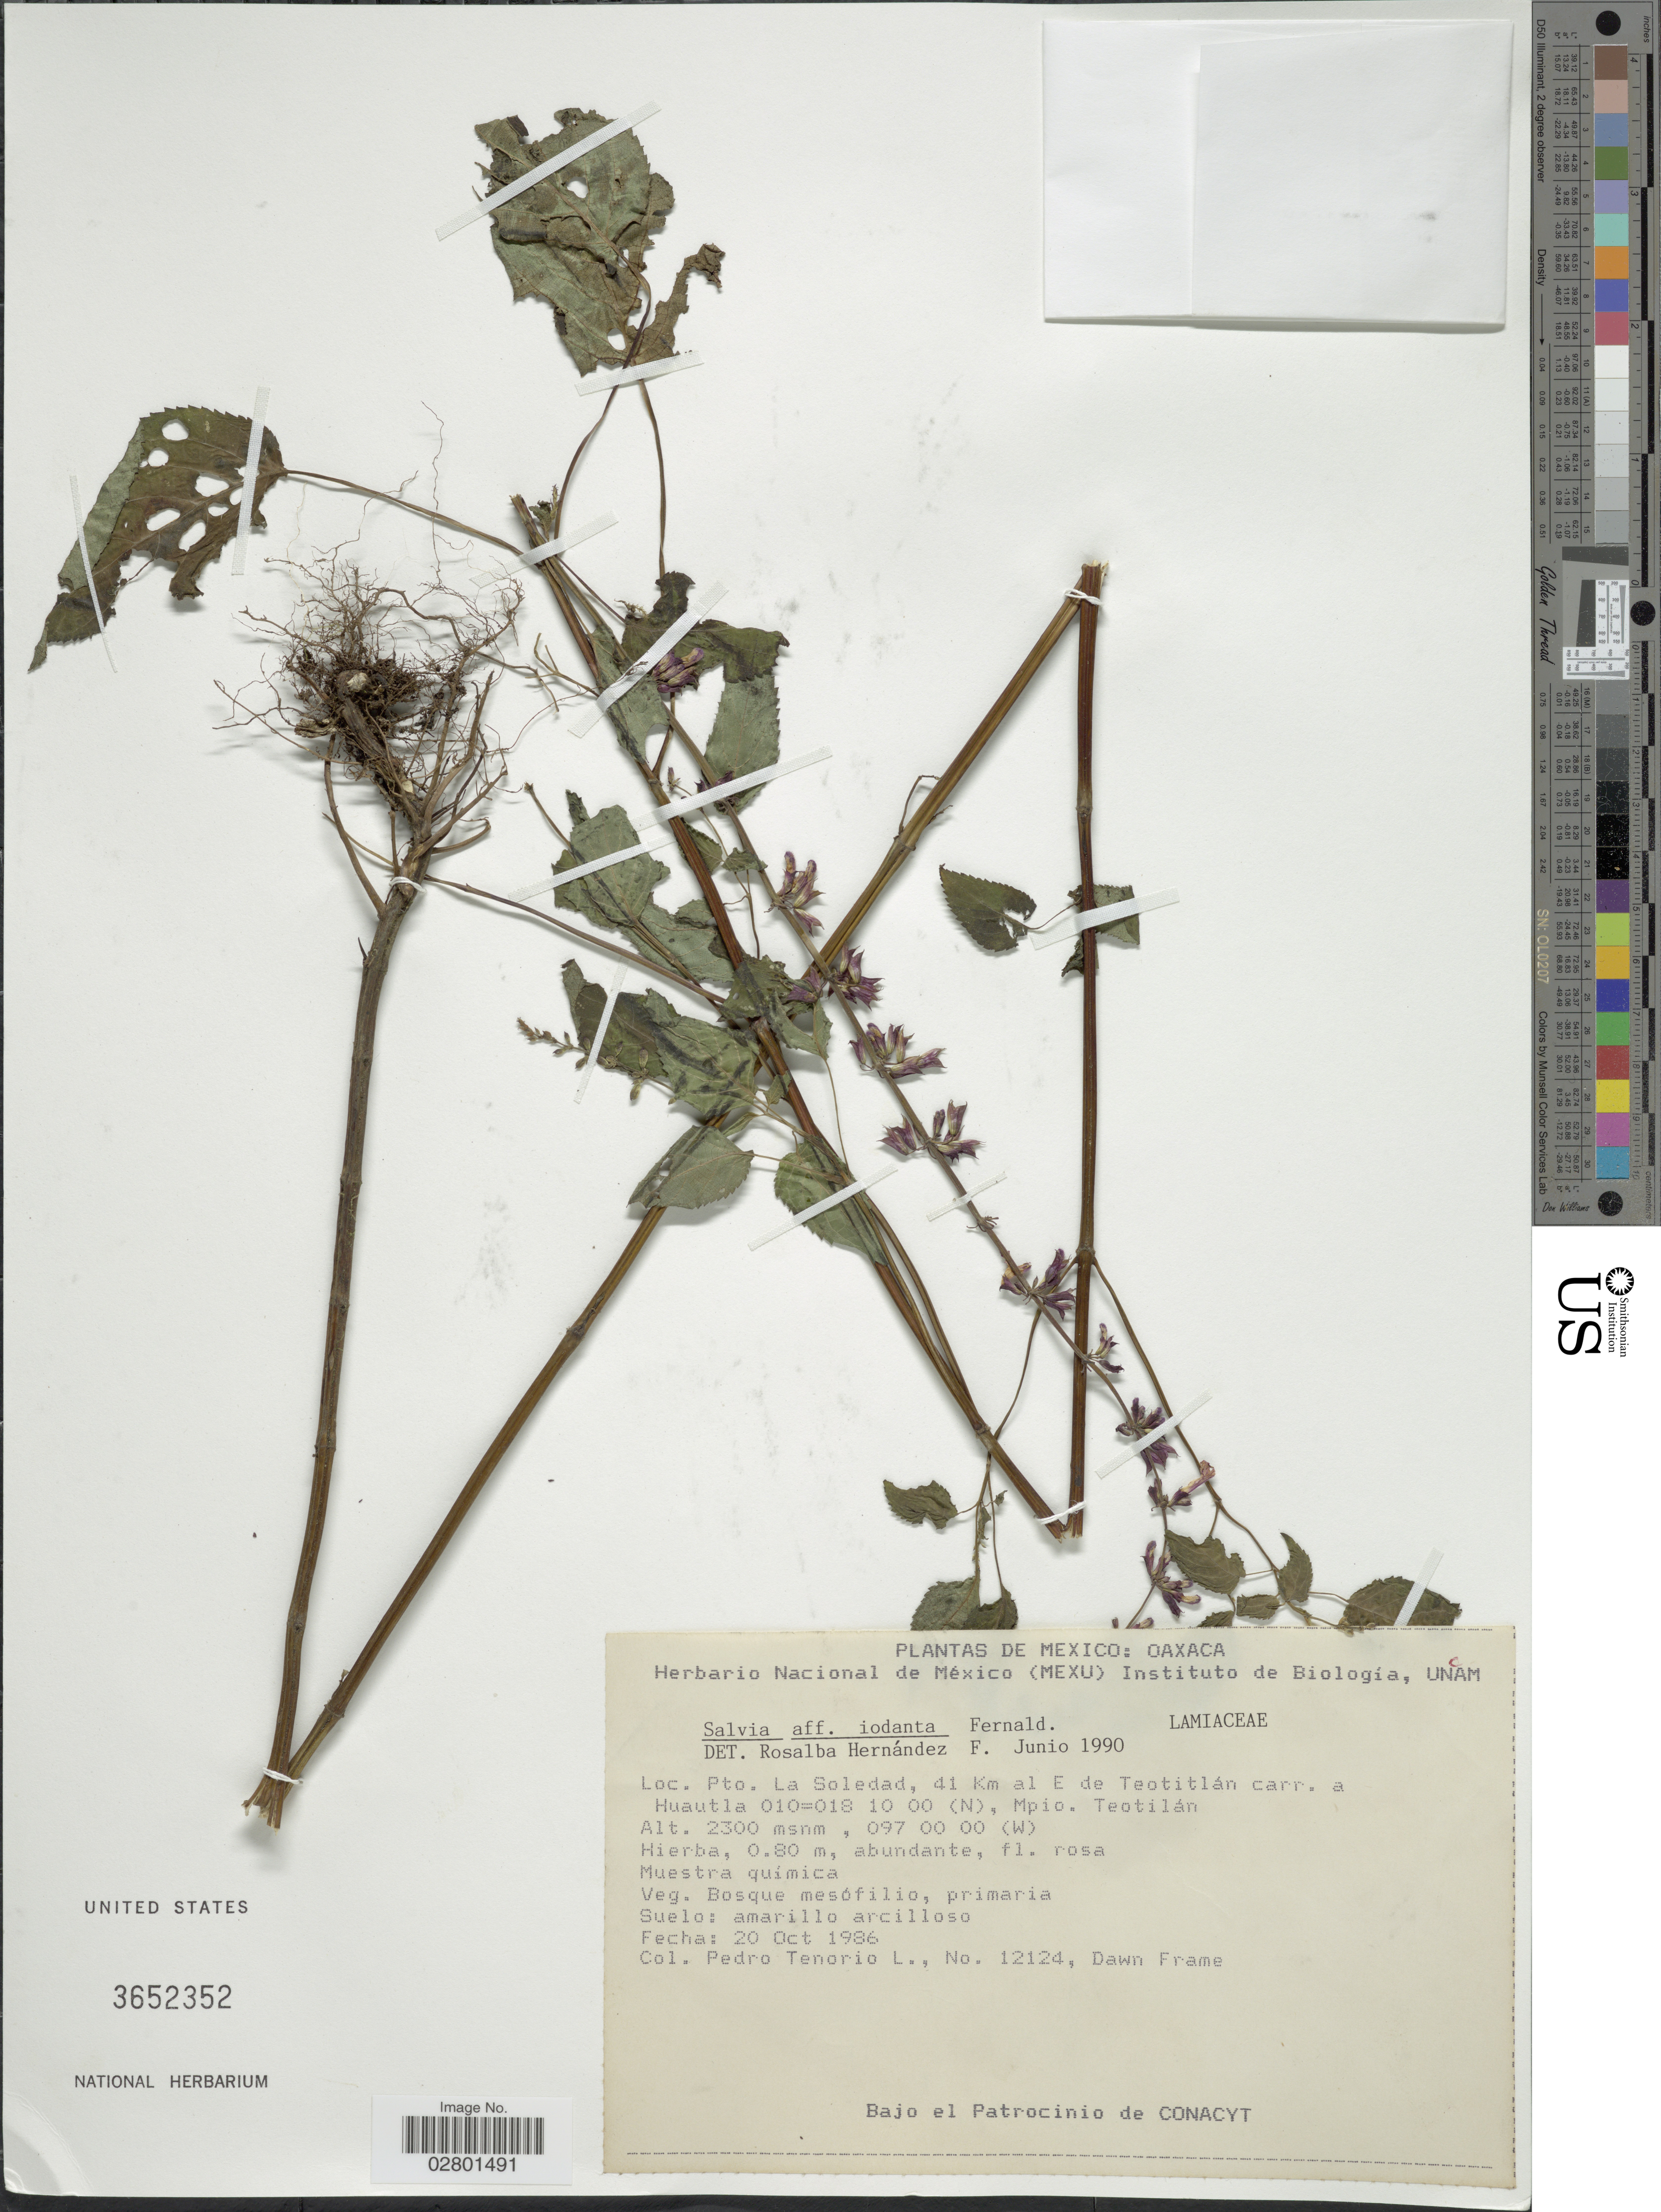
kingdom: Plantae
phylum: Tracheophyta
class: Magnoliopsida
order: Lamiales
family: Lamiaceae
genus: Salvia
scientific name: Salvia iodantha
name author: Fernald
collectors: P. Tenorio L. & D. Frame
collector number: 12124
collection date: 1986-10-20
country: Mexico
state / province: Oaxaca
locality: Pto. La Soledad, 41 Km al E de Teotitlán carr. a Huautla 010=018, Mpio, Teotilán.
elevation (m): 2300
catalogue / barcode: US 3652352